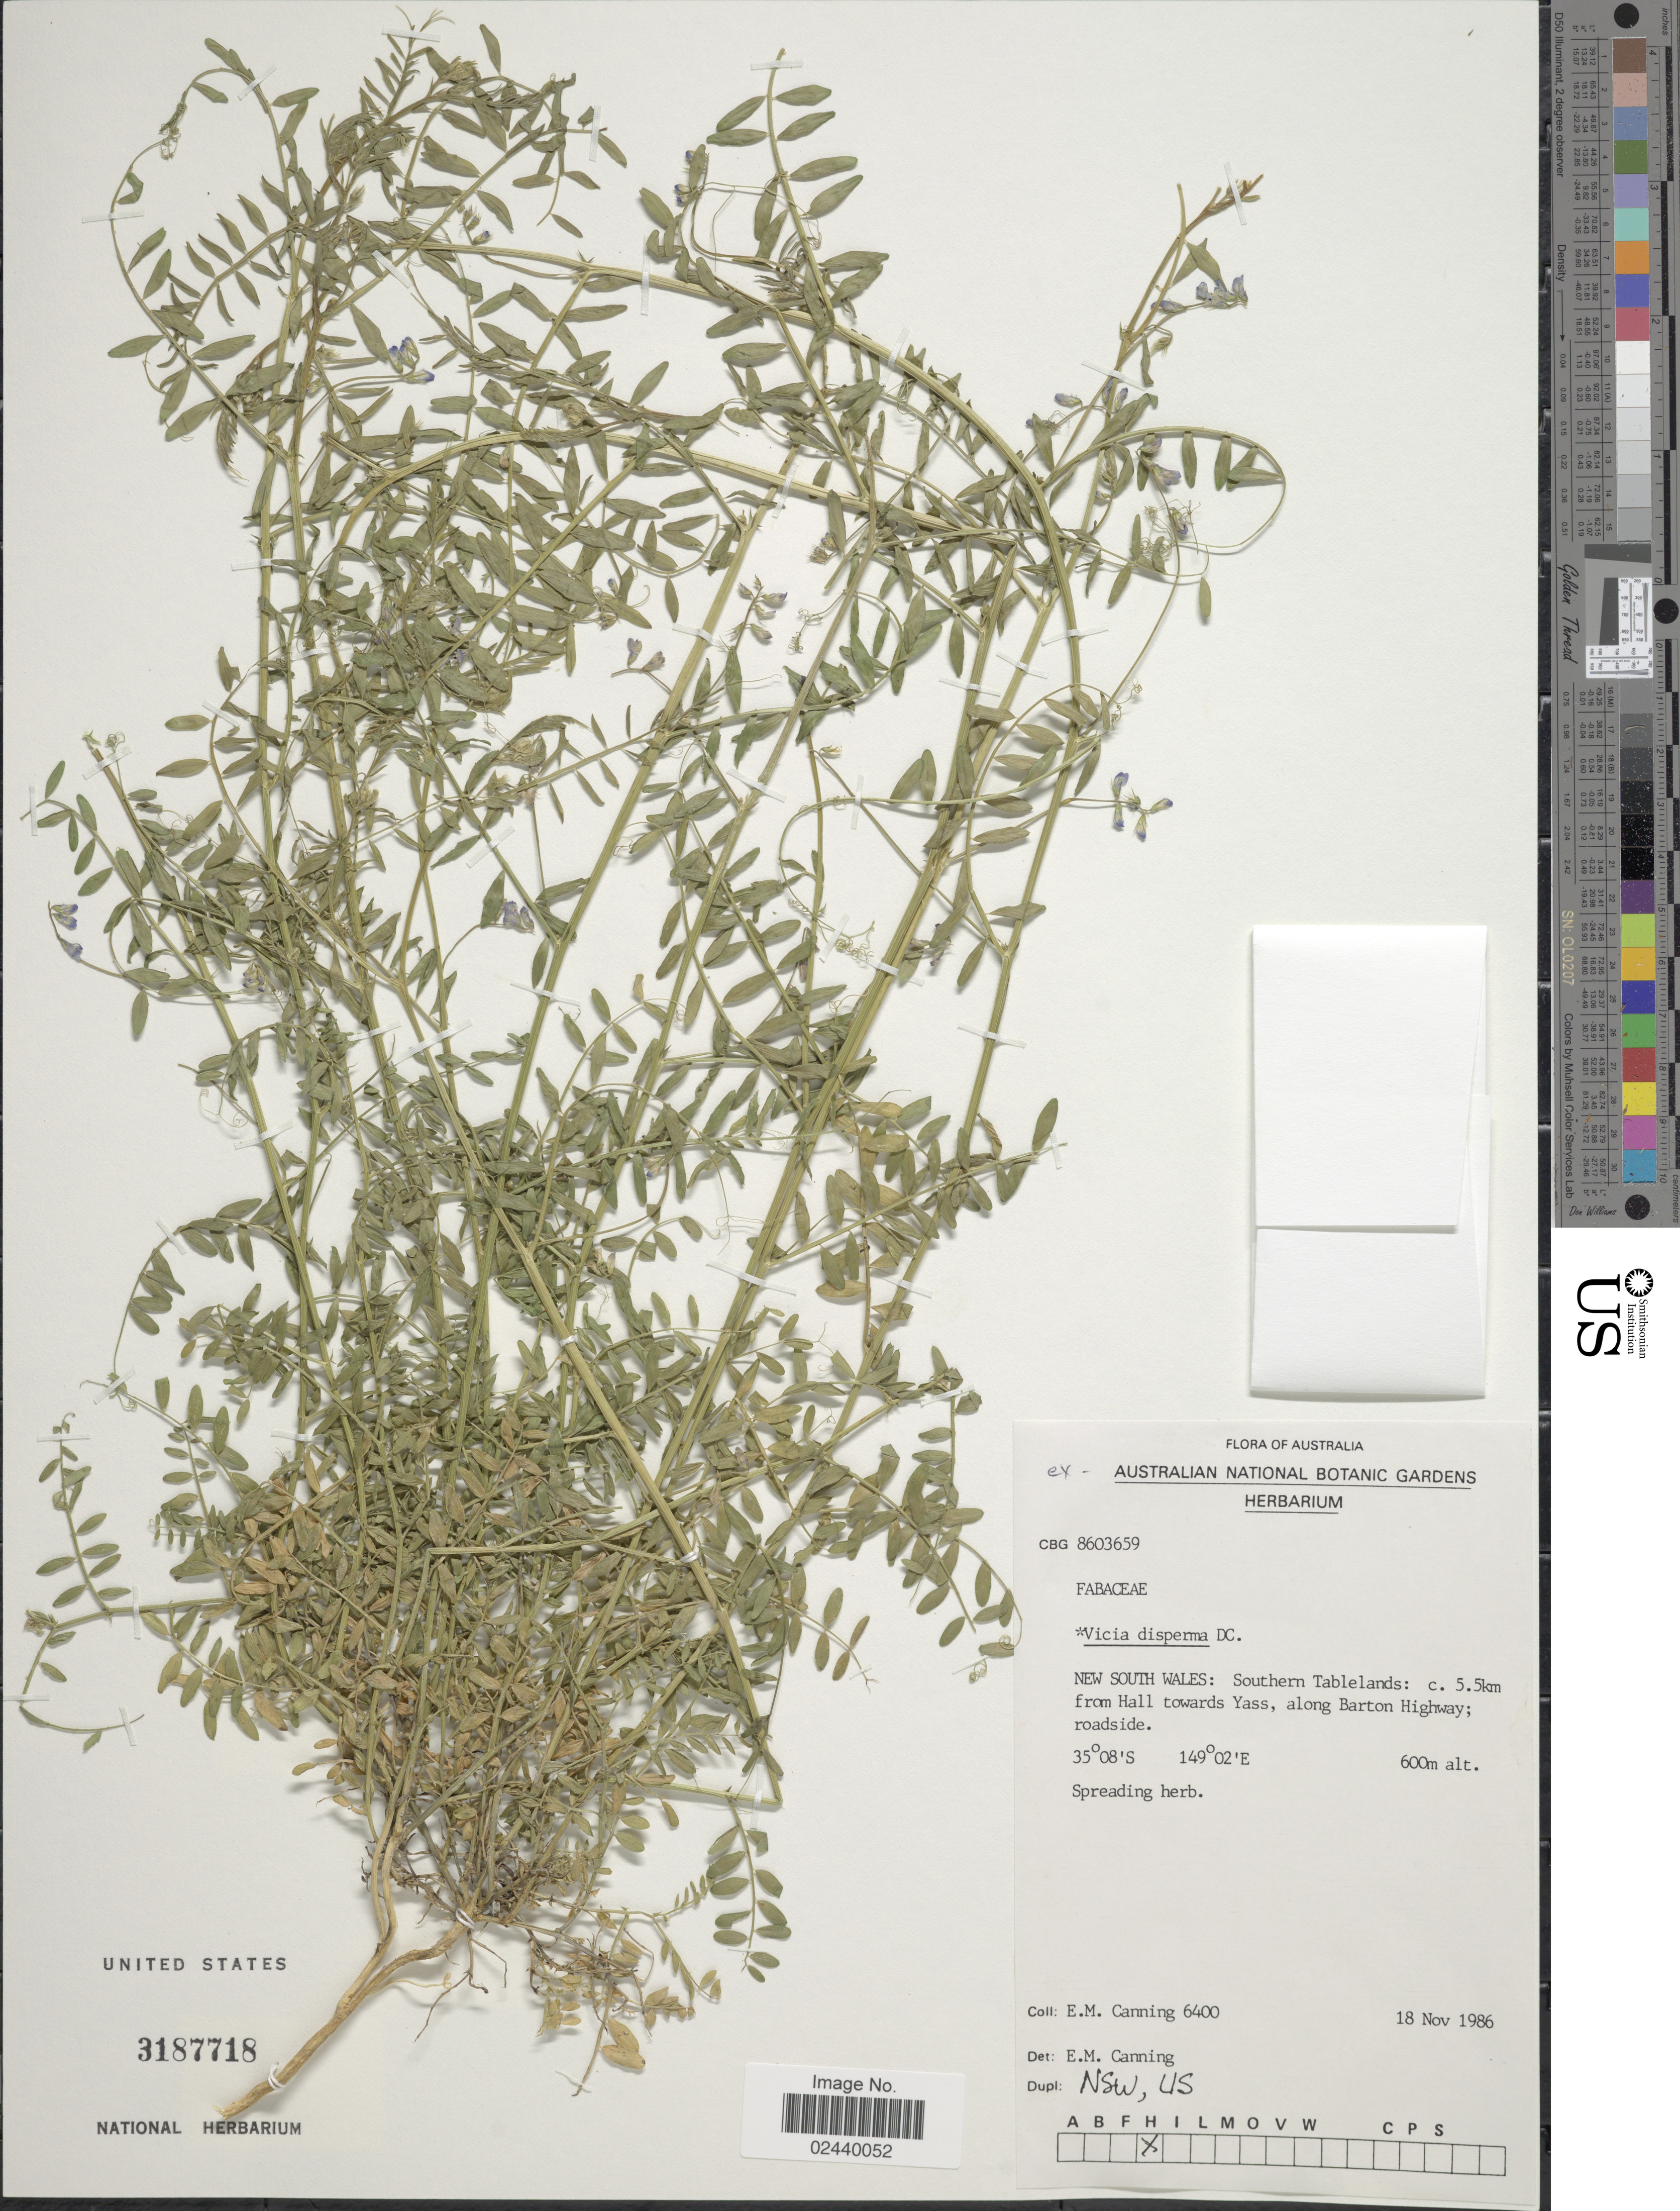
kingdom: Plantae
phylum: Tracheophyta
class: Magnoliopsida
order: Fabales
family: Fabaceae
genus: Vicia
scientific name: Vicia disperma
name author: DC.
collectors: E. Canning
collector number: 6400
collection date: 1986-11-18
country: Australia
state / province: New South Wales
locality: Southern Tableland: c. 5.5km from Hall towards Yass, along Barton Highway; roadside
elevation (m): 600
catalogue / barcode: US 3187718